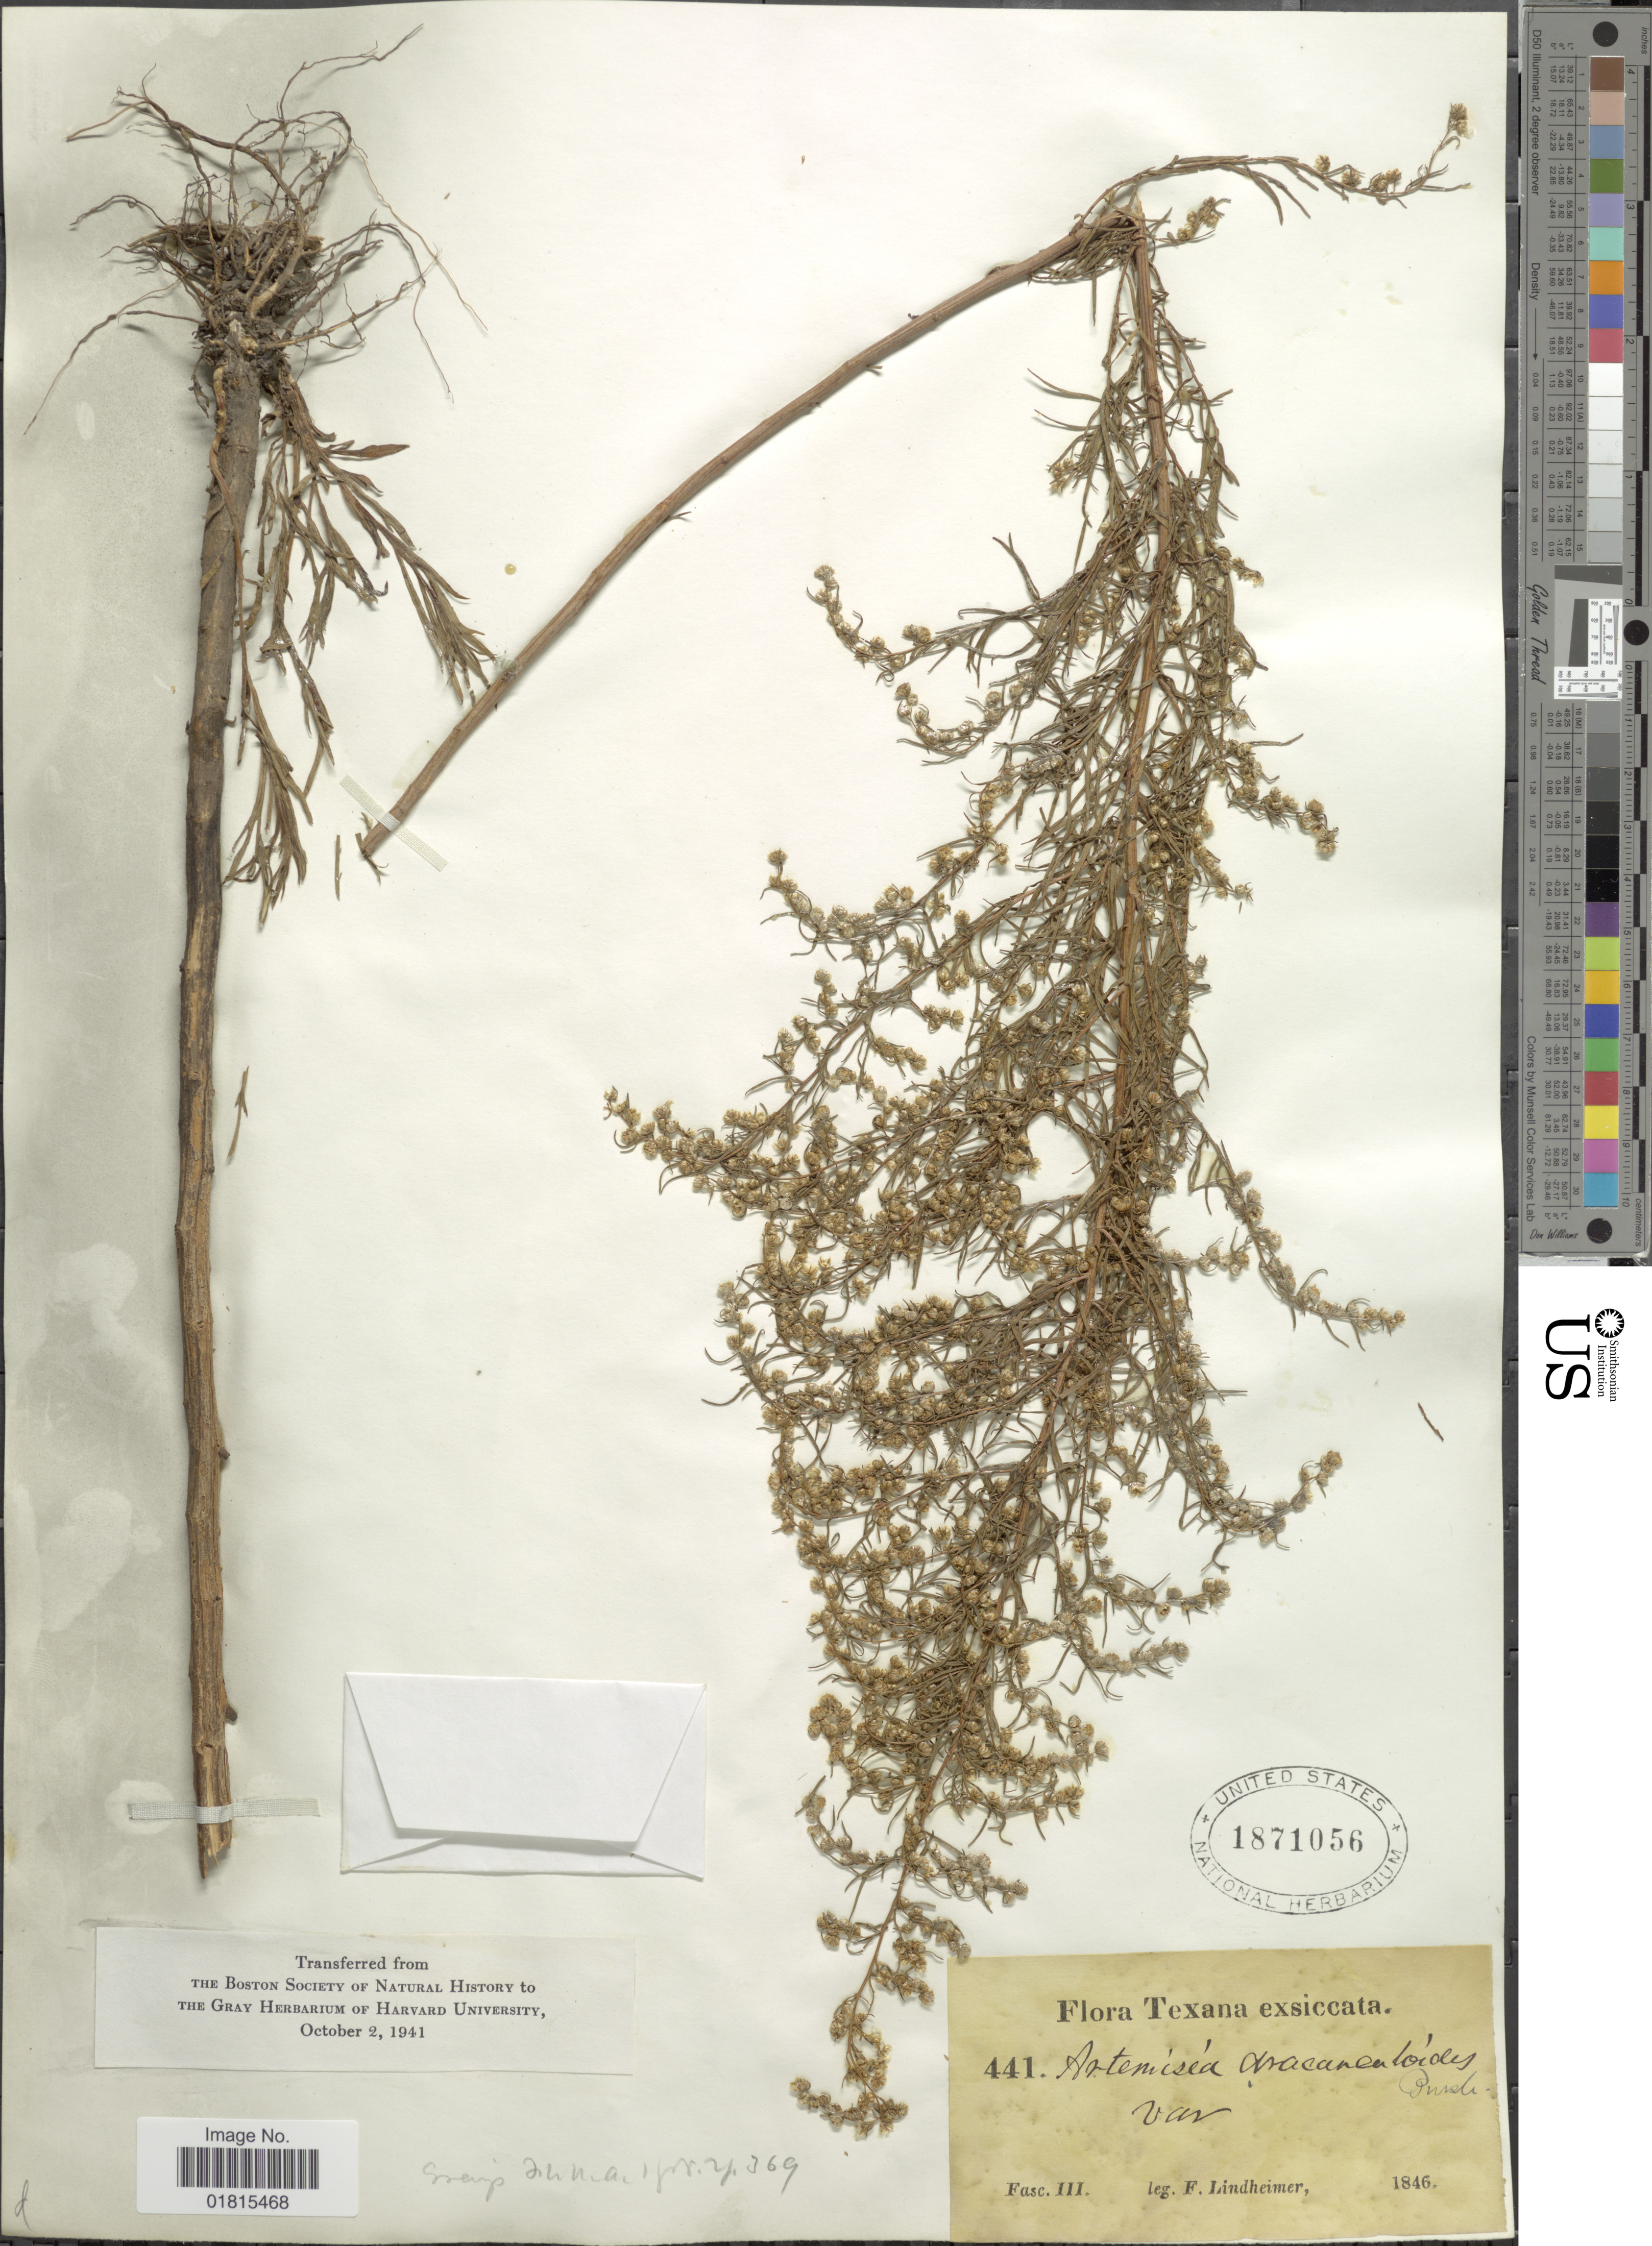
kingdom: Plantae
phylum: Tracheophyta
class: Magnoliopsida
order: Asterales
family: Asteraceae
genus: Artemisia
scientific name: Artemisia filifolia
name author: Torr.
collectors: F. Lindheimer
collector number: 441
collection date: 1846-03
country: United States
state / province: Texas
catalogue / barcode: US 1871056